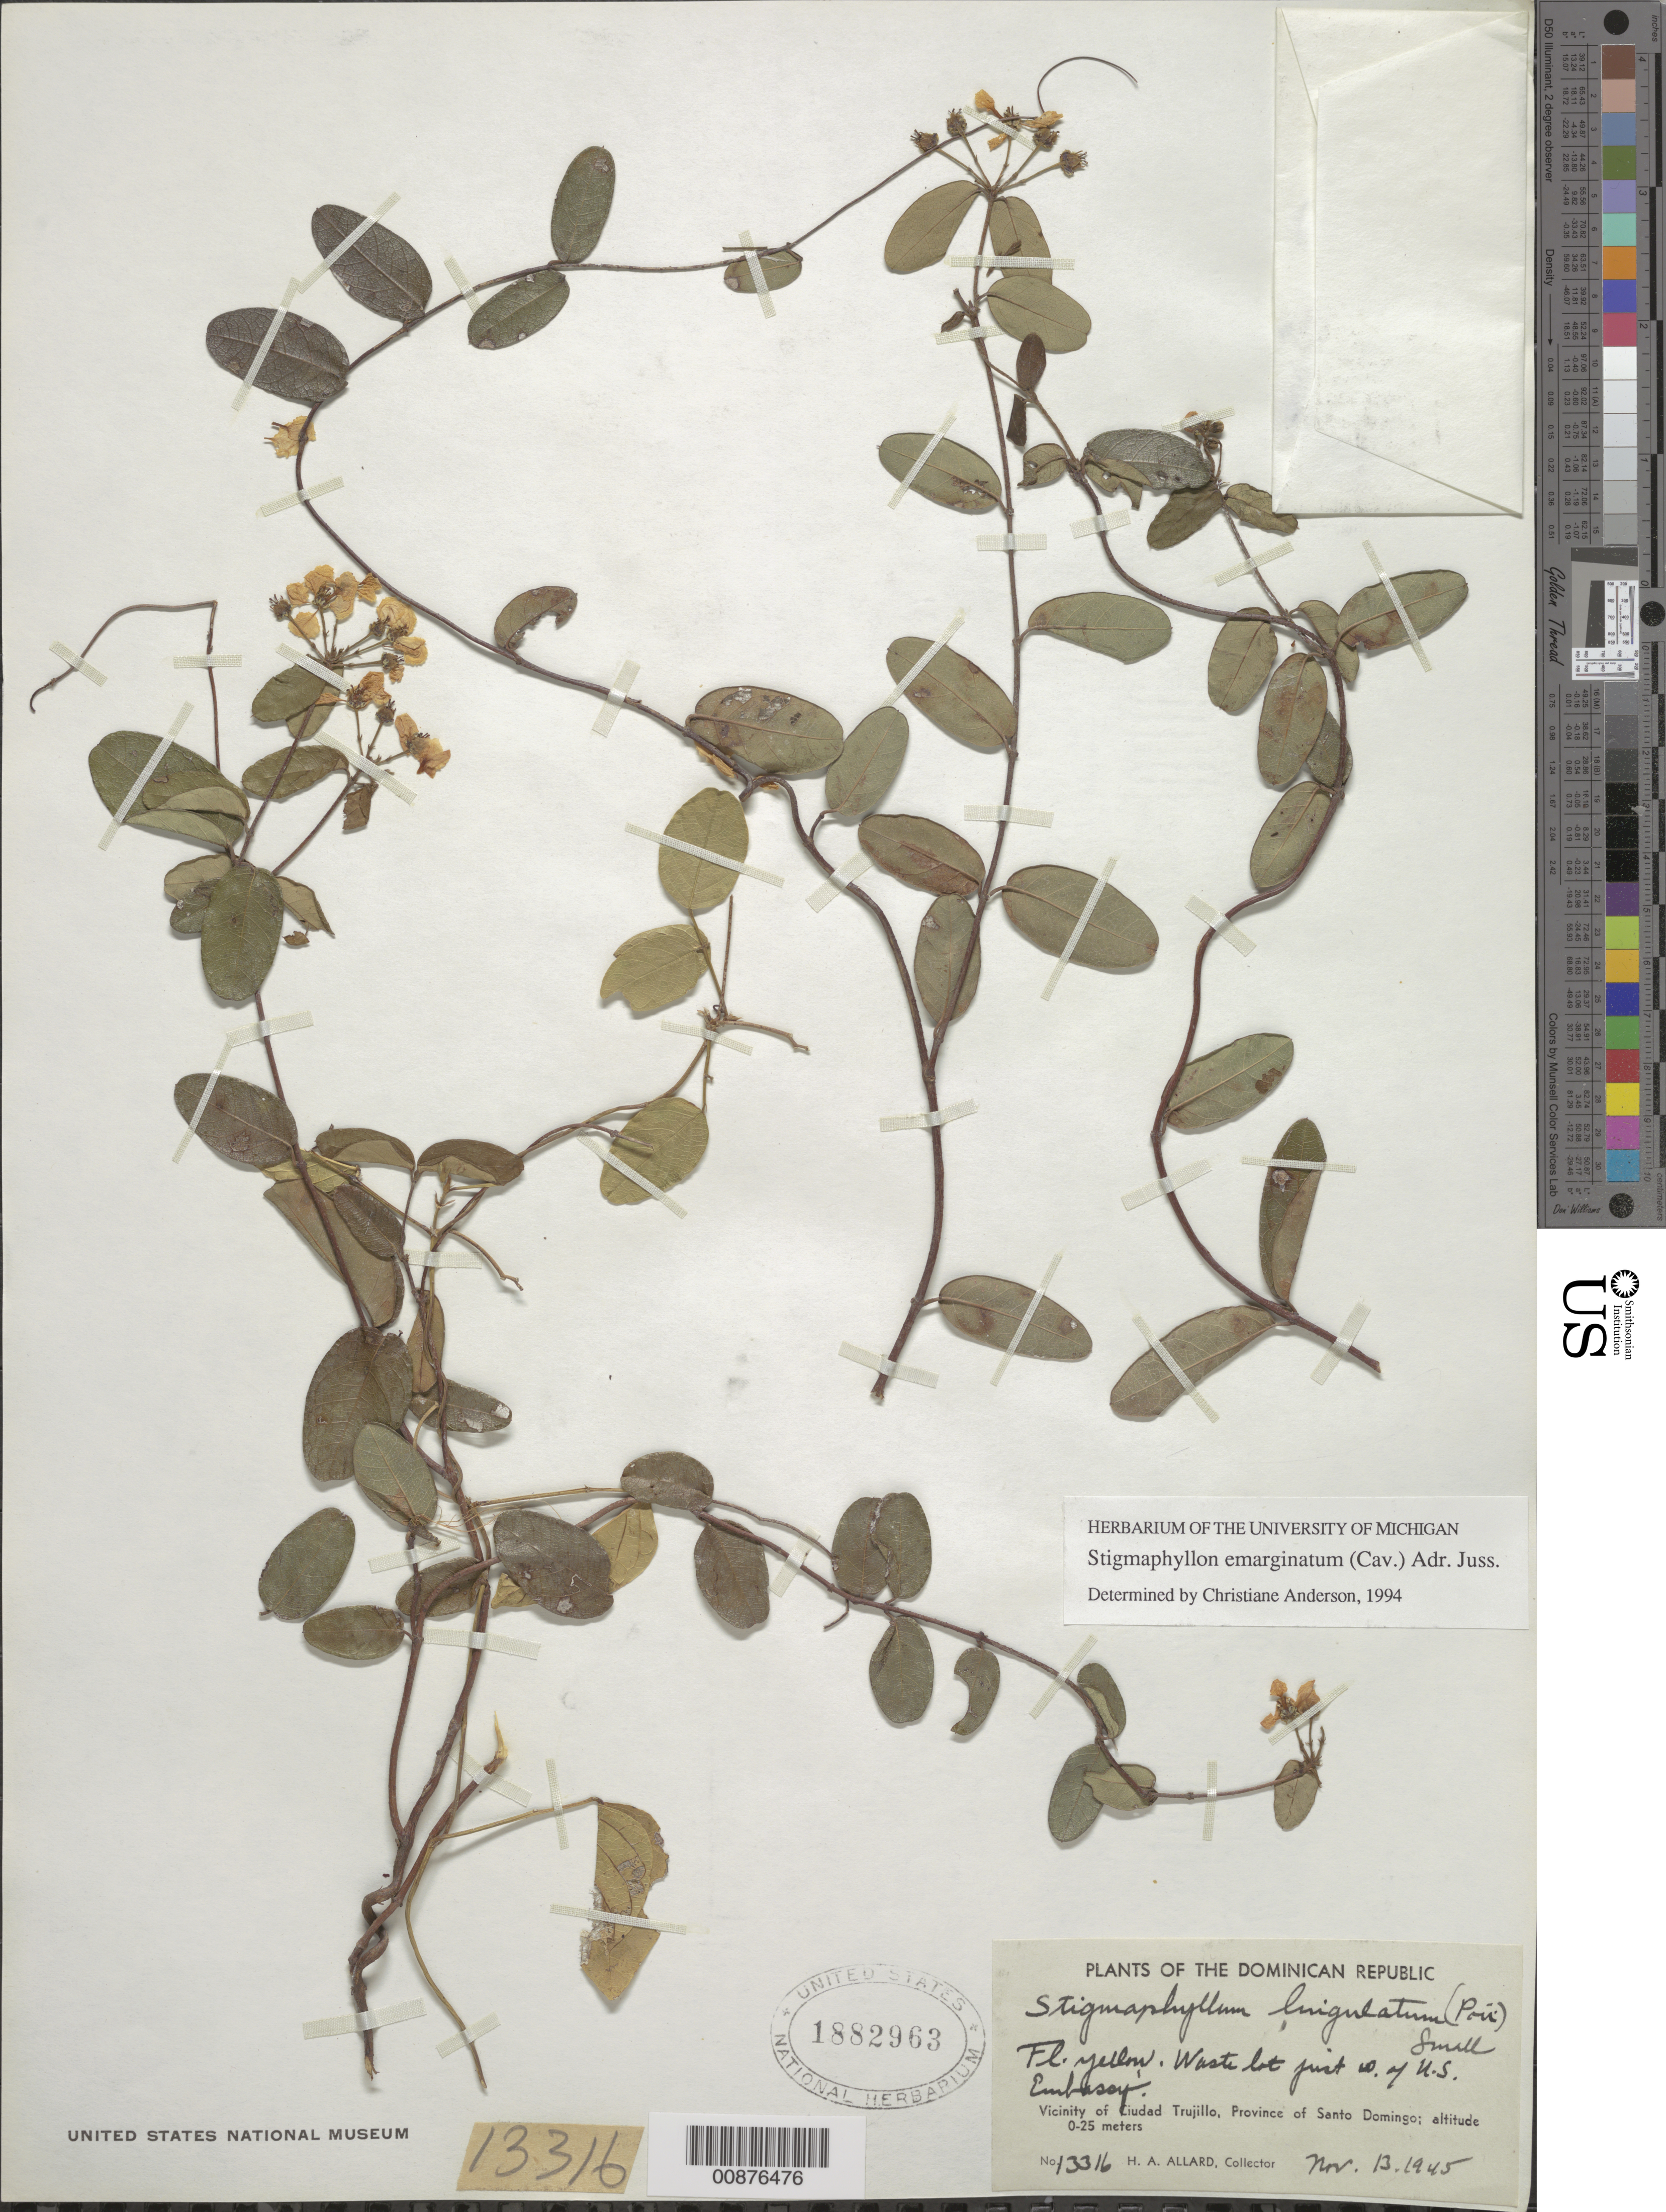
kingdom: Plantae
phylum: Tracheophyta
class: Magnoliopsida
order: Malpighiales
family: Malpighiaceae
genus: Stigmaphyllon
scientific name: Stigmaphyllon emarginatum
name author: (Cav.) A. Juss.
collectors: H. A. Allard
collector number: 13316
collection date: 1945-11-13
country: Dominican Republic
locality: Waste lot just W. of U.S. Embassy. Vicinity of Ciudad Trujillo, Province of Santo Domingo.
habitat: waste lot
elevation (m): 0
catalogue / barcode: US 1882963